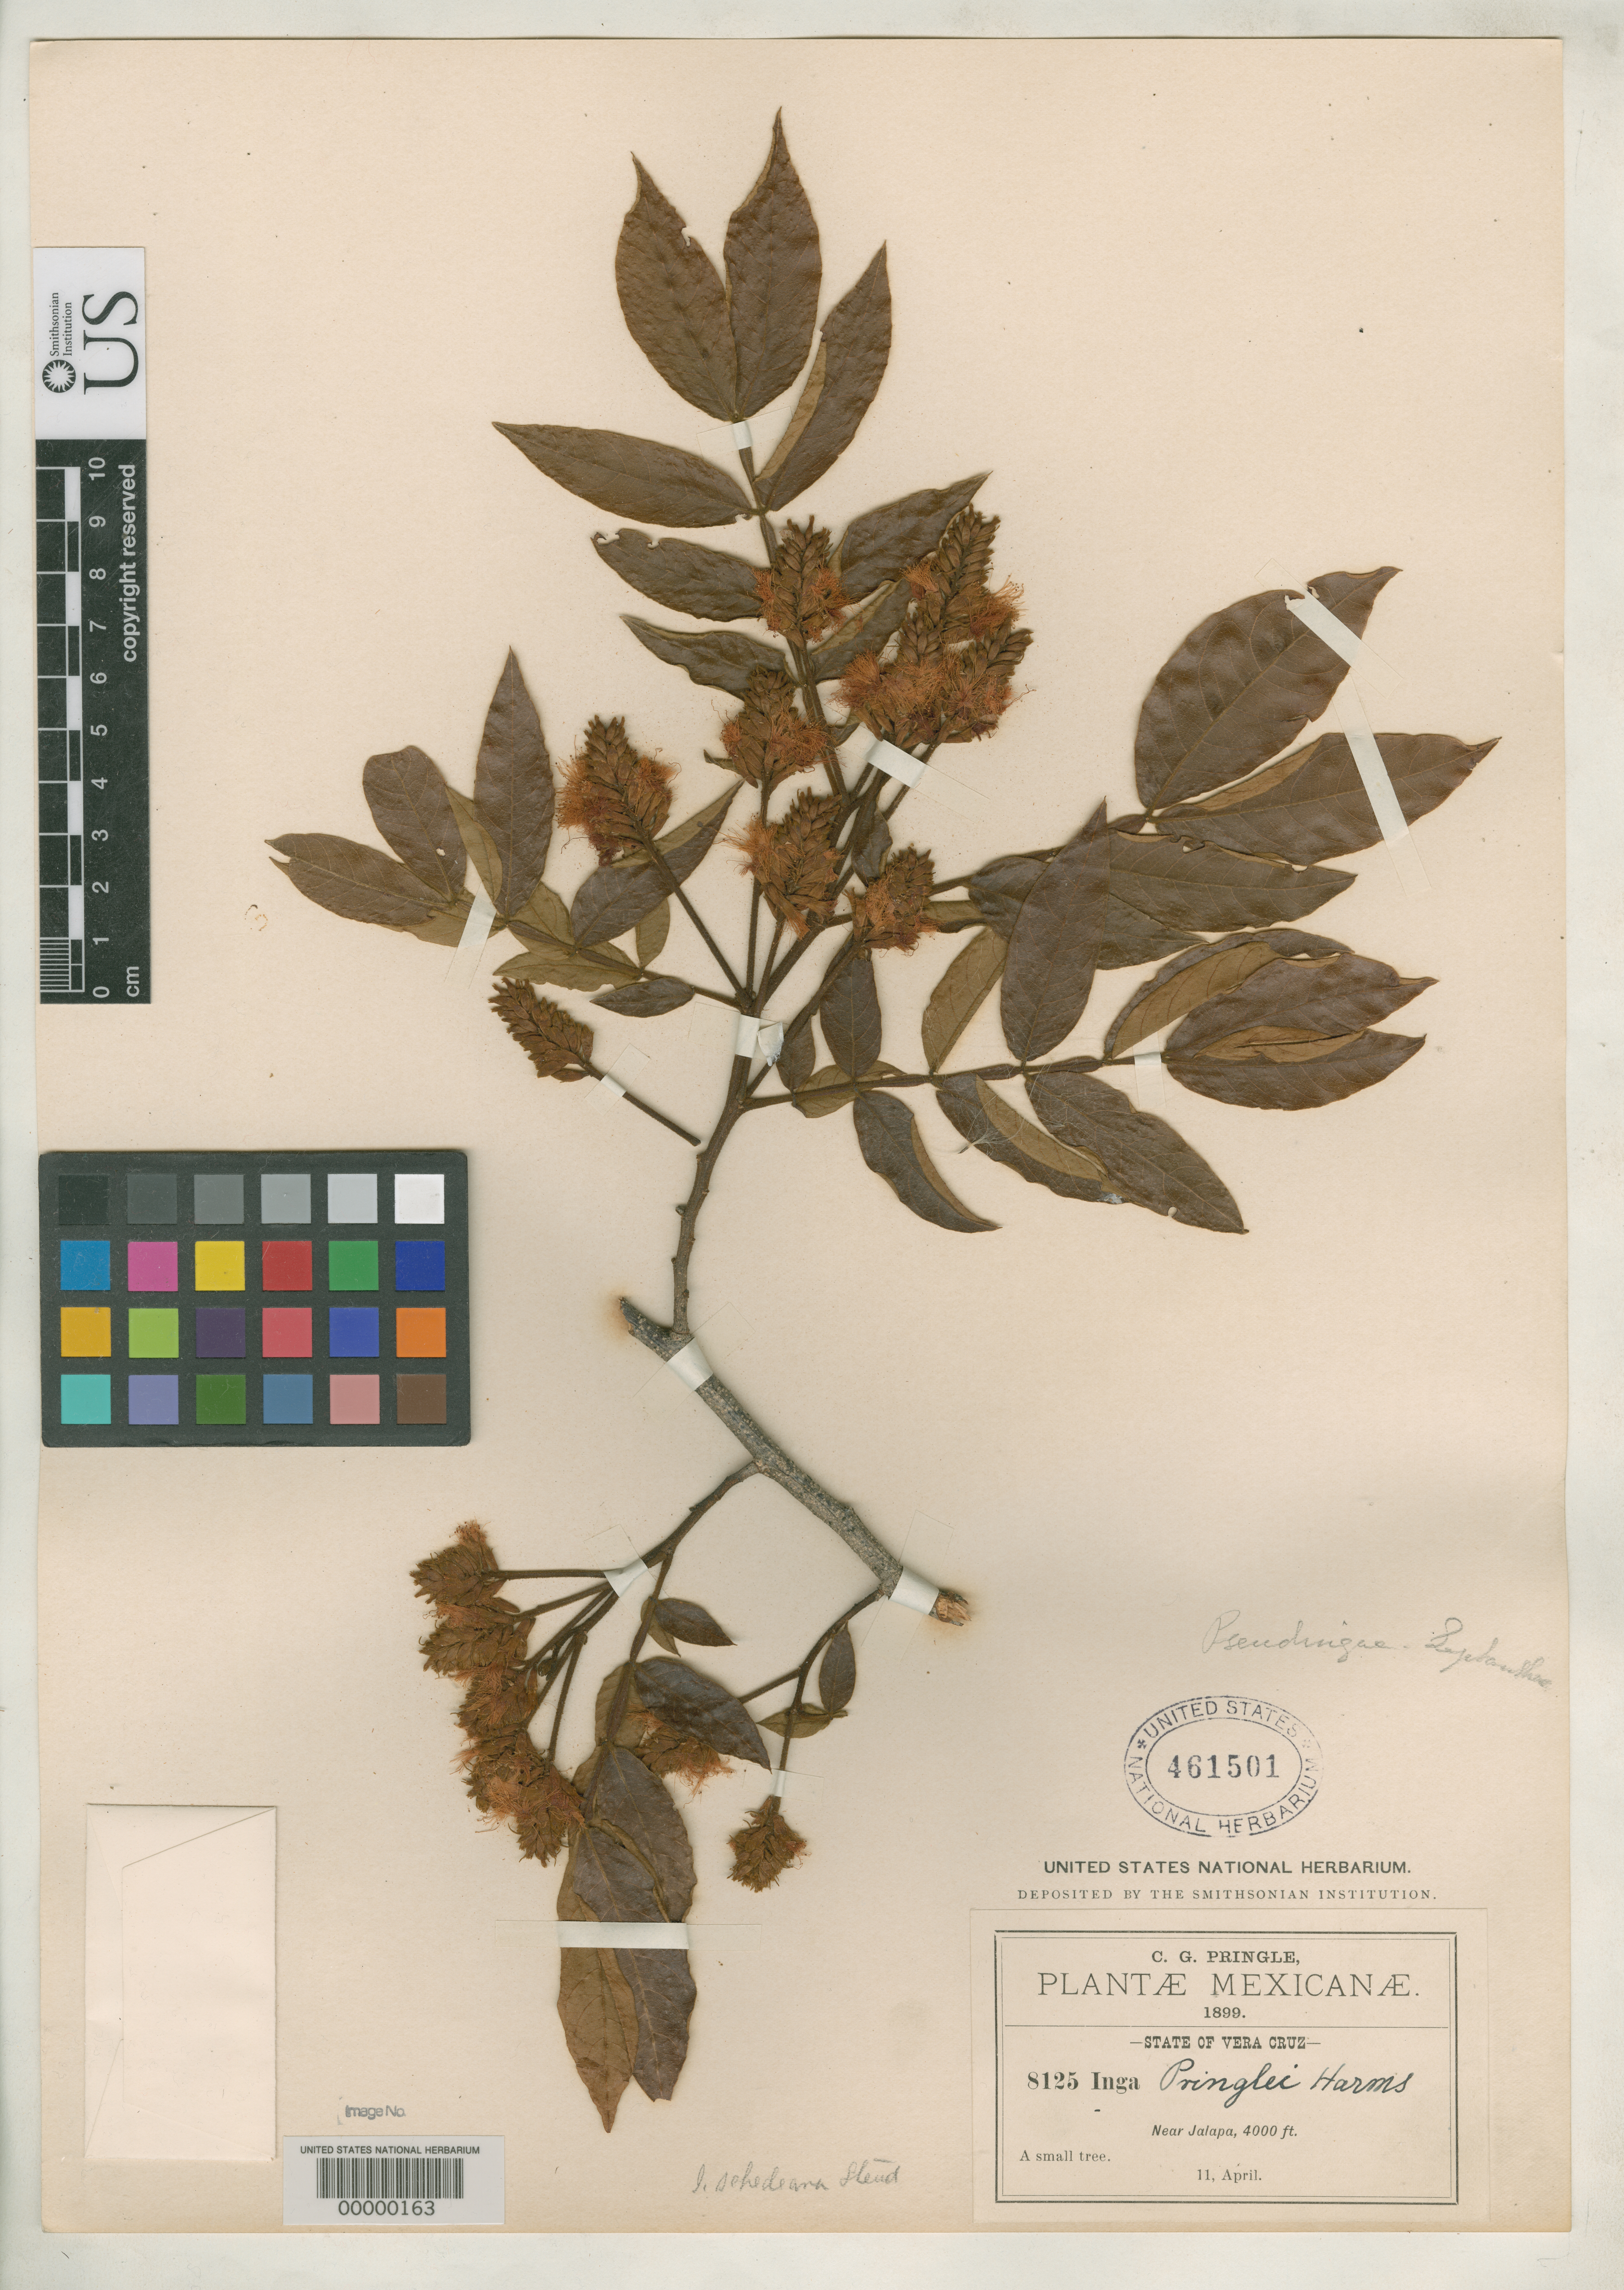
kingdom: Plantae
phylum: Tracheophyta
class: Magnoliopsida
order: Fabales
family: Fabaceae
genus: Inga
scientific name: Inga pringlei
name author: Harms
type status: Isotype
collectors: C. G. Pringle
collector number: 8125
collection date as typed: Apr 1889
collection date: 1889-04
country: Mexico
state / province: Veracruz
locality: Near Jalapa.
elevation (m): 1300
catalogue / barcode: US 461501